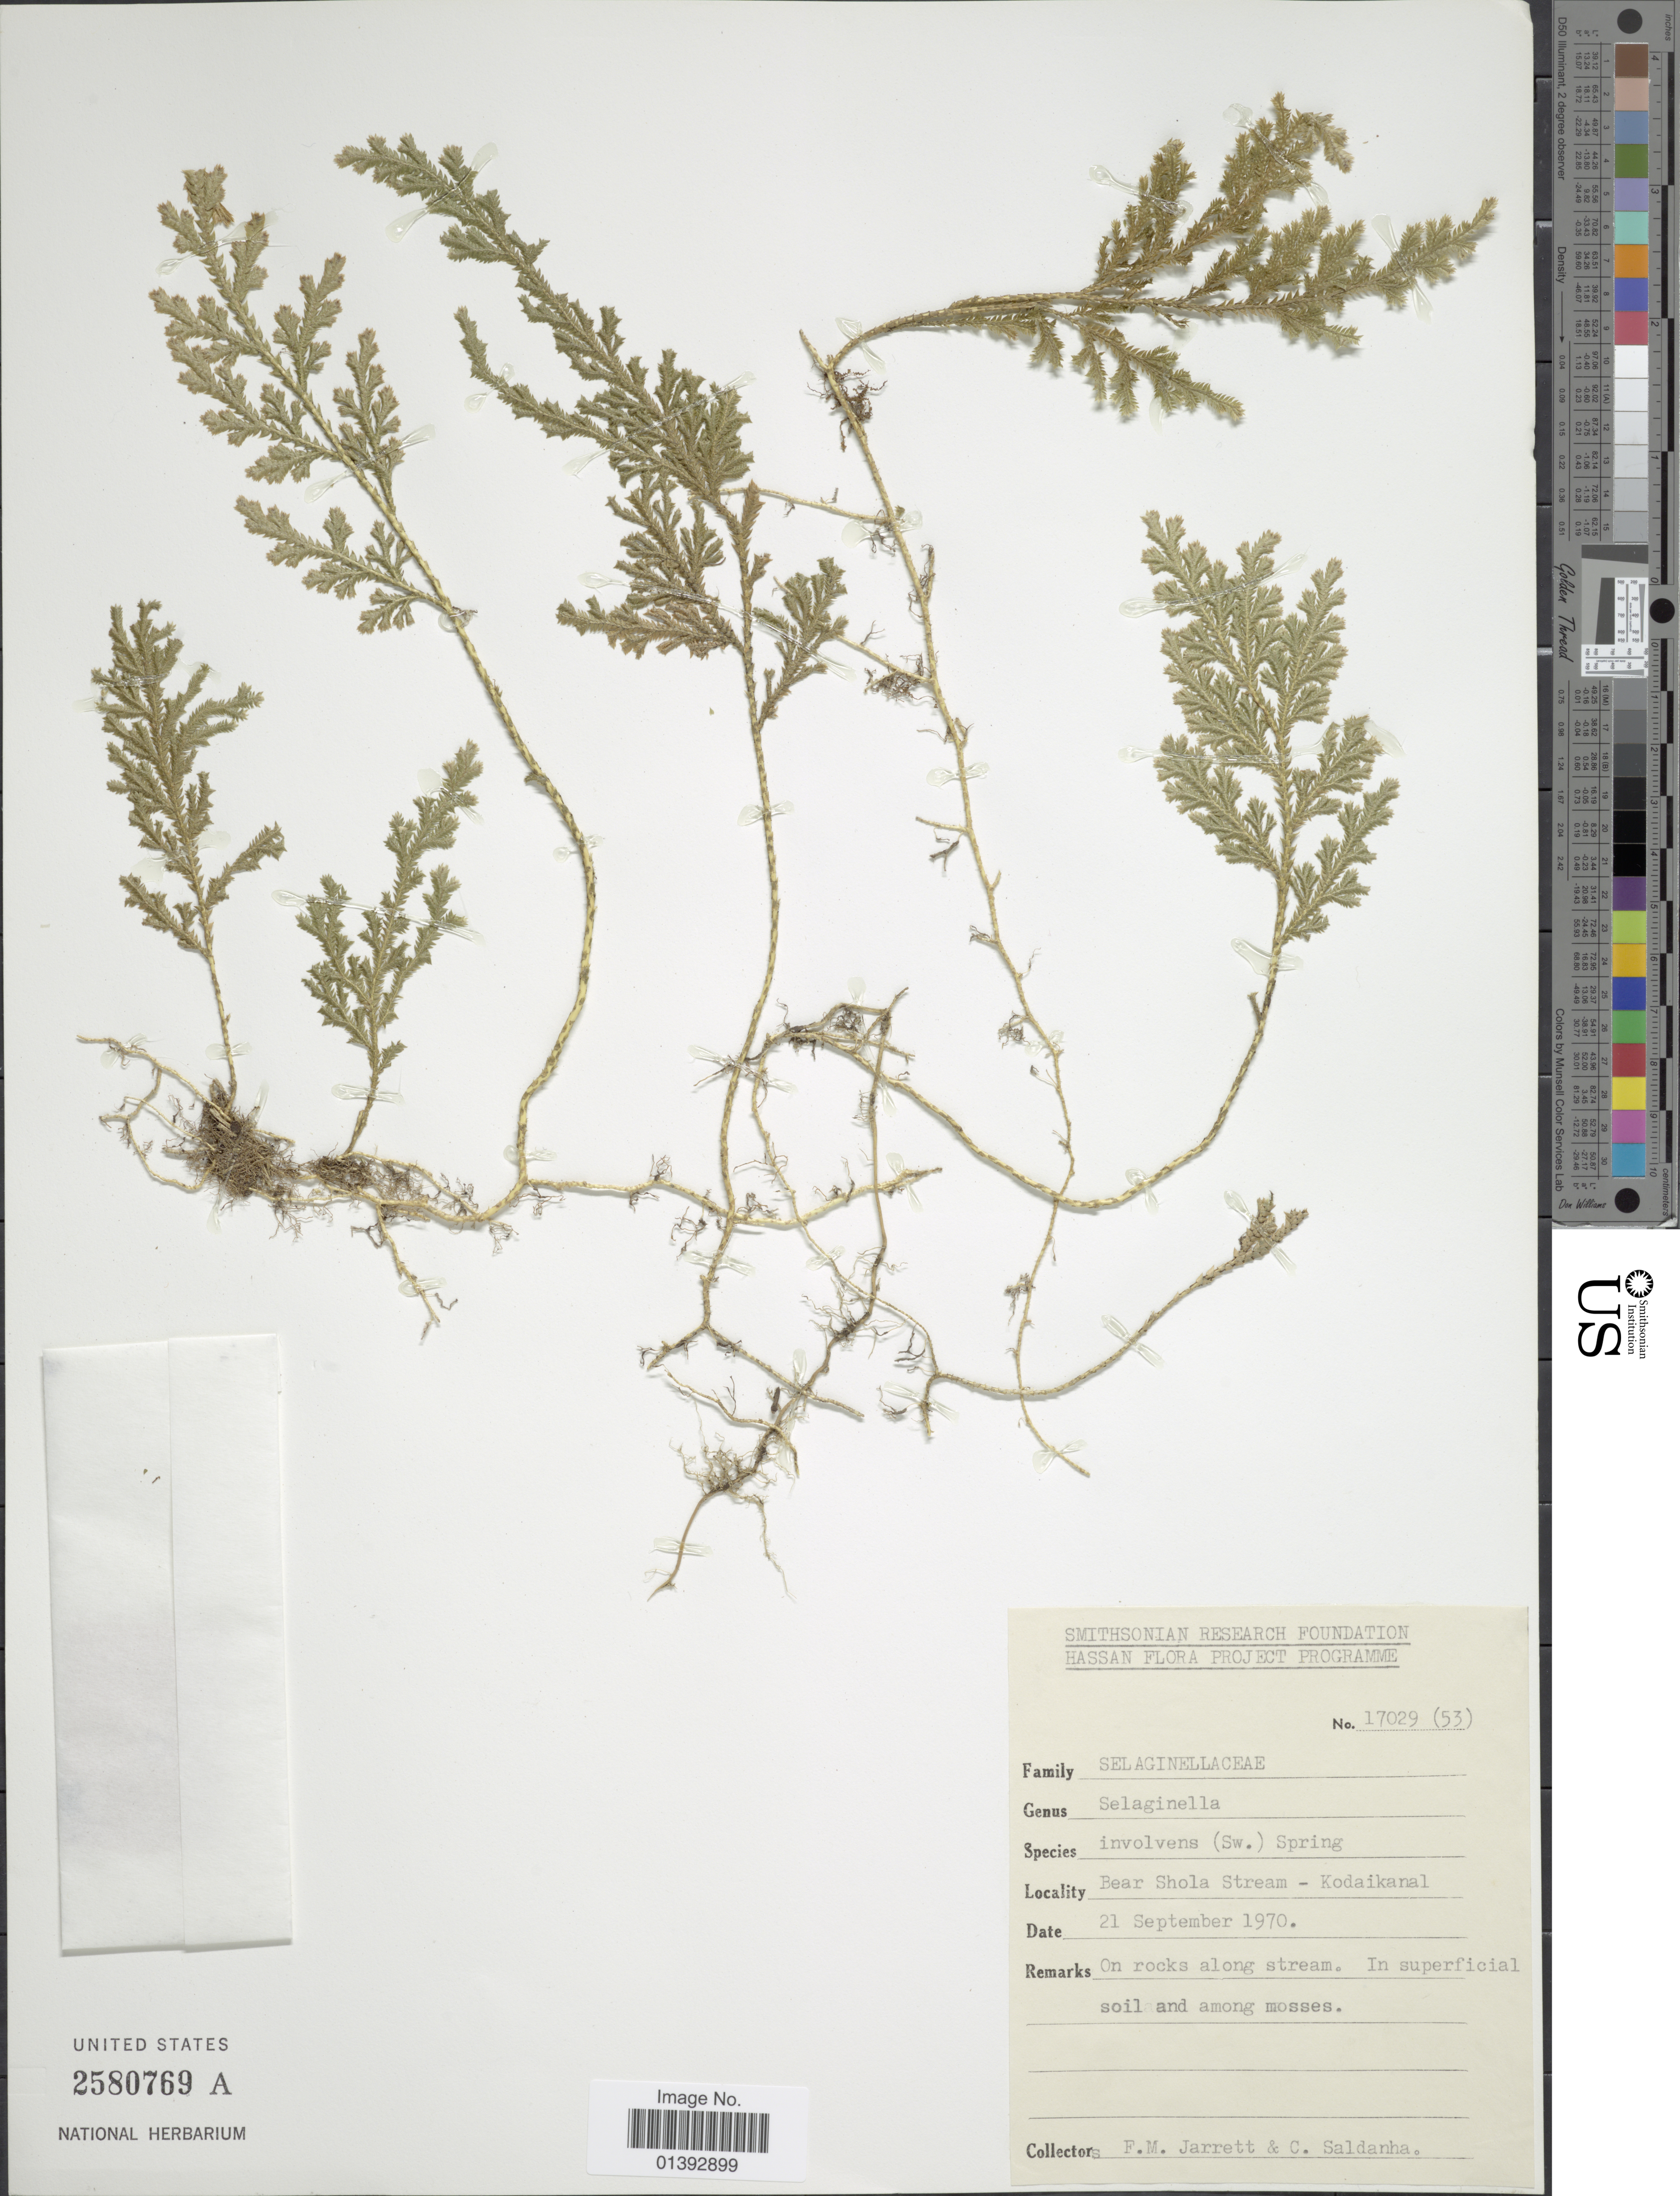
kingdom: Plantae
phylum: Tracheophyta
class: Lycopodiopsida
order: Selaginellales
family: Selaginellaceae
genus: Selaginella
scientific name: Selaginella involvens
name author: (Sw.) Spring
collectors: F. M. Jarrett & C. Saldanha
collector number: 17029(53)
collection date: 1970-09-21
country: India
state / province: Tamil Nadu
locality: Bear Shola Stream-Kodaikanal, on rocks along stream, in superficial soil and among mosses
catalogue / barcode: US 2580769A